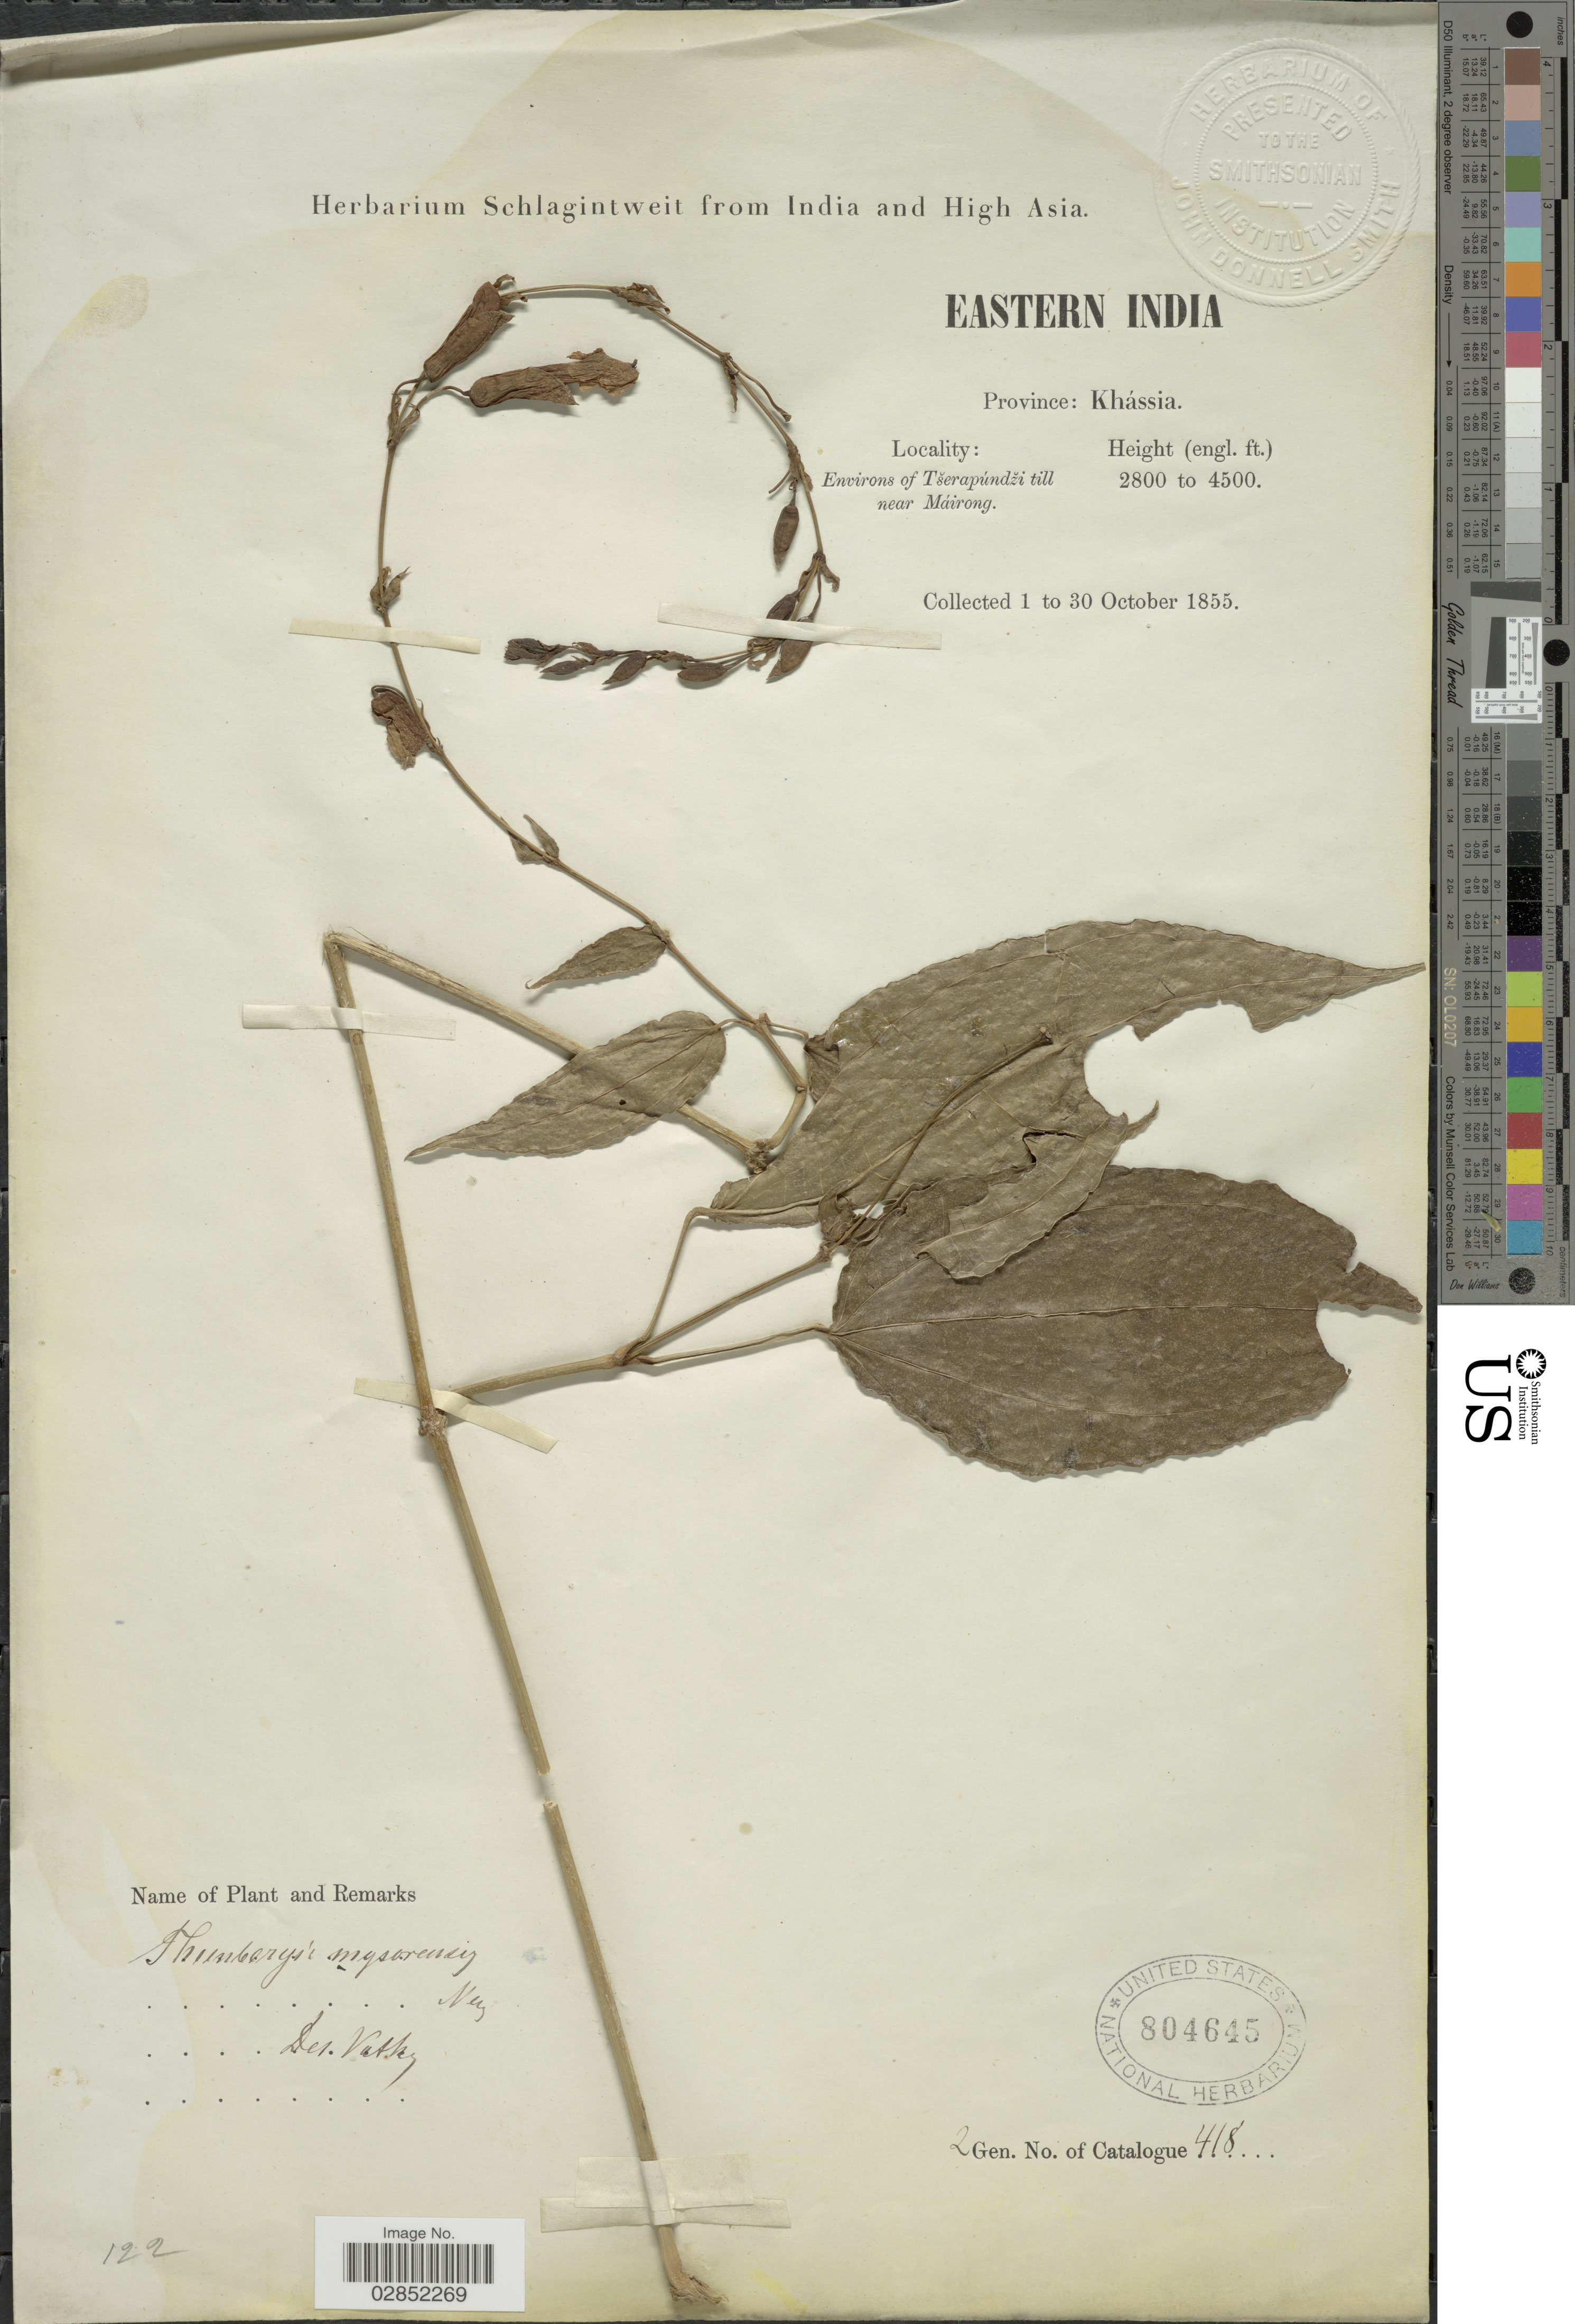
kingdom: Plantae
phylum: Tracheophyta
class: Magnoliopsida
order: Lamiales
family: Acanthaceae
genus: Thunbergia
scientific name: Thunbergia mysorensis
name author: (Wight) T. Anderson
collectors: ex herb. Schlagintweit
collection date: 1855-10-01/1855-10-30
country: India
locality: Province: Khássia. Environs of Tserapúndzi till near Máirong. Eastern India.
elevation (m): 853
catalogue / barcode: US 804645